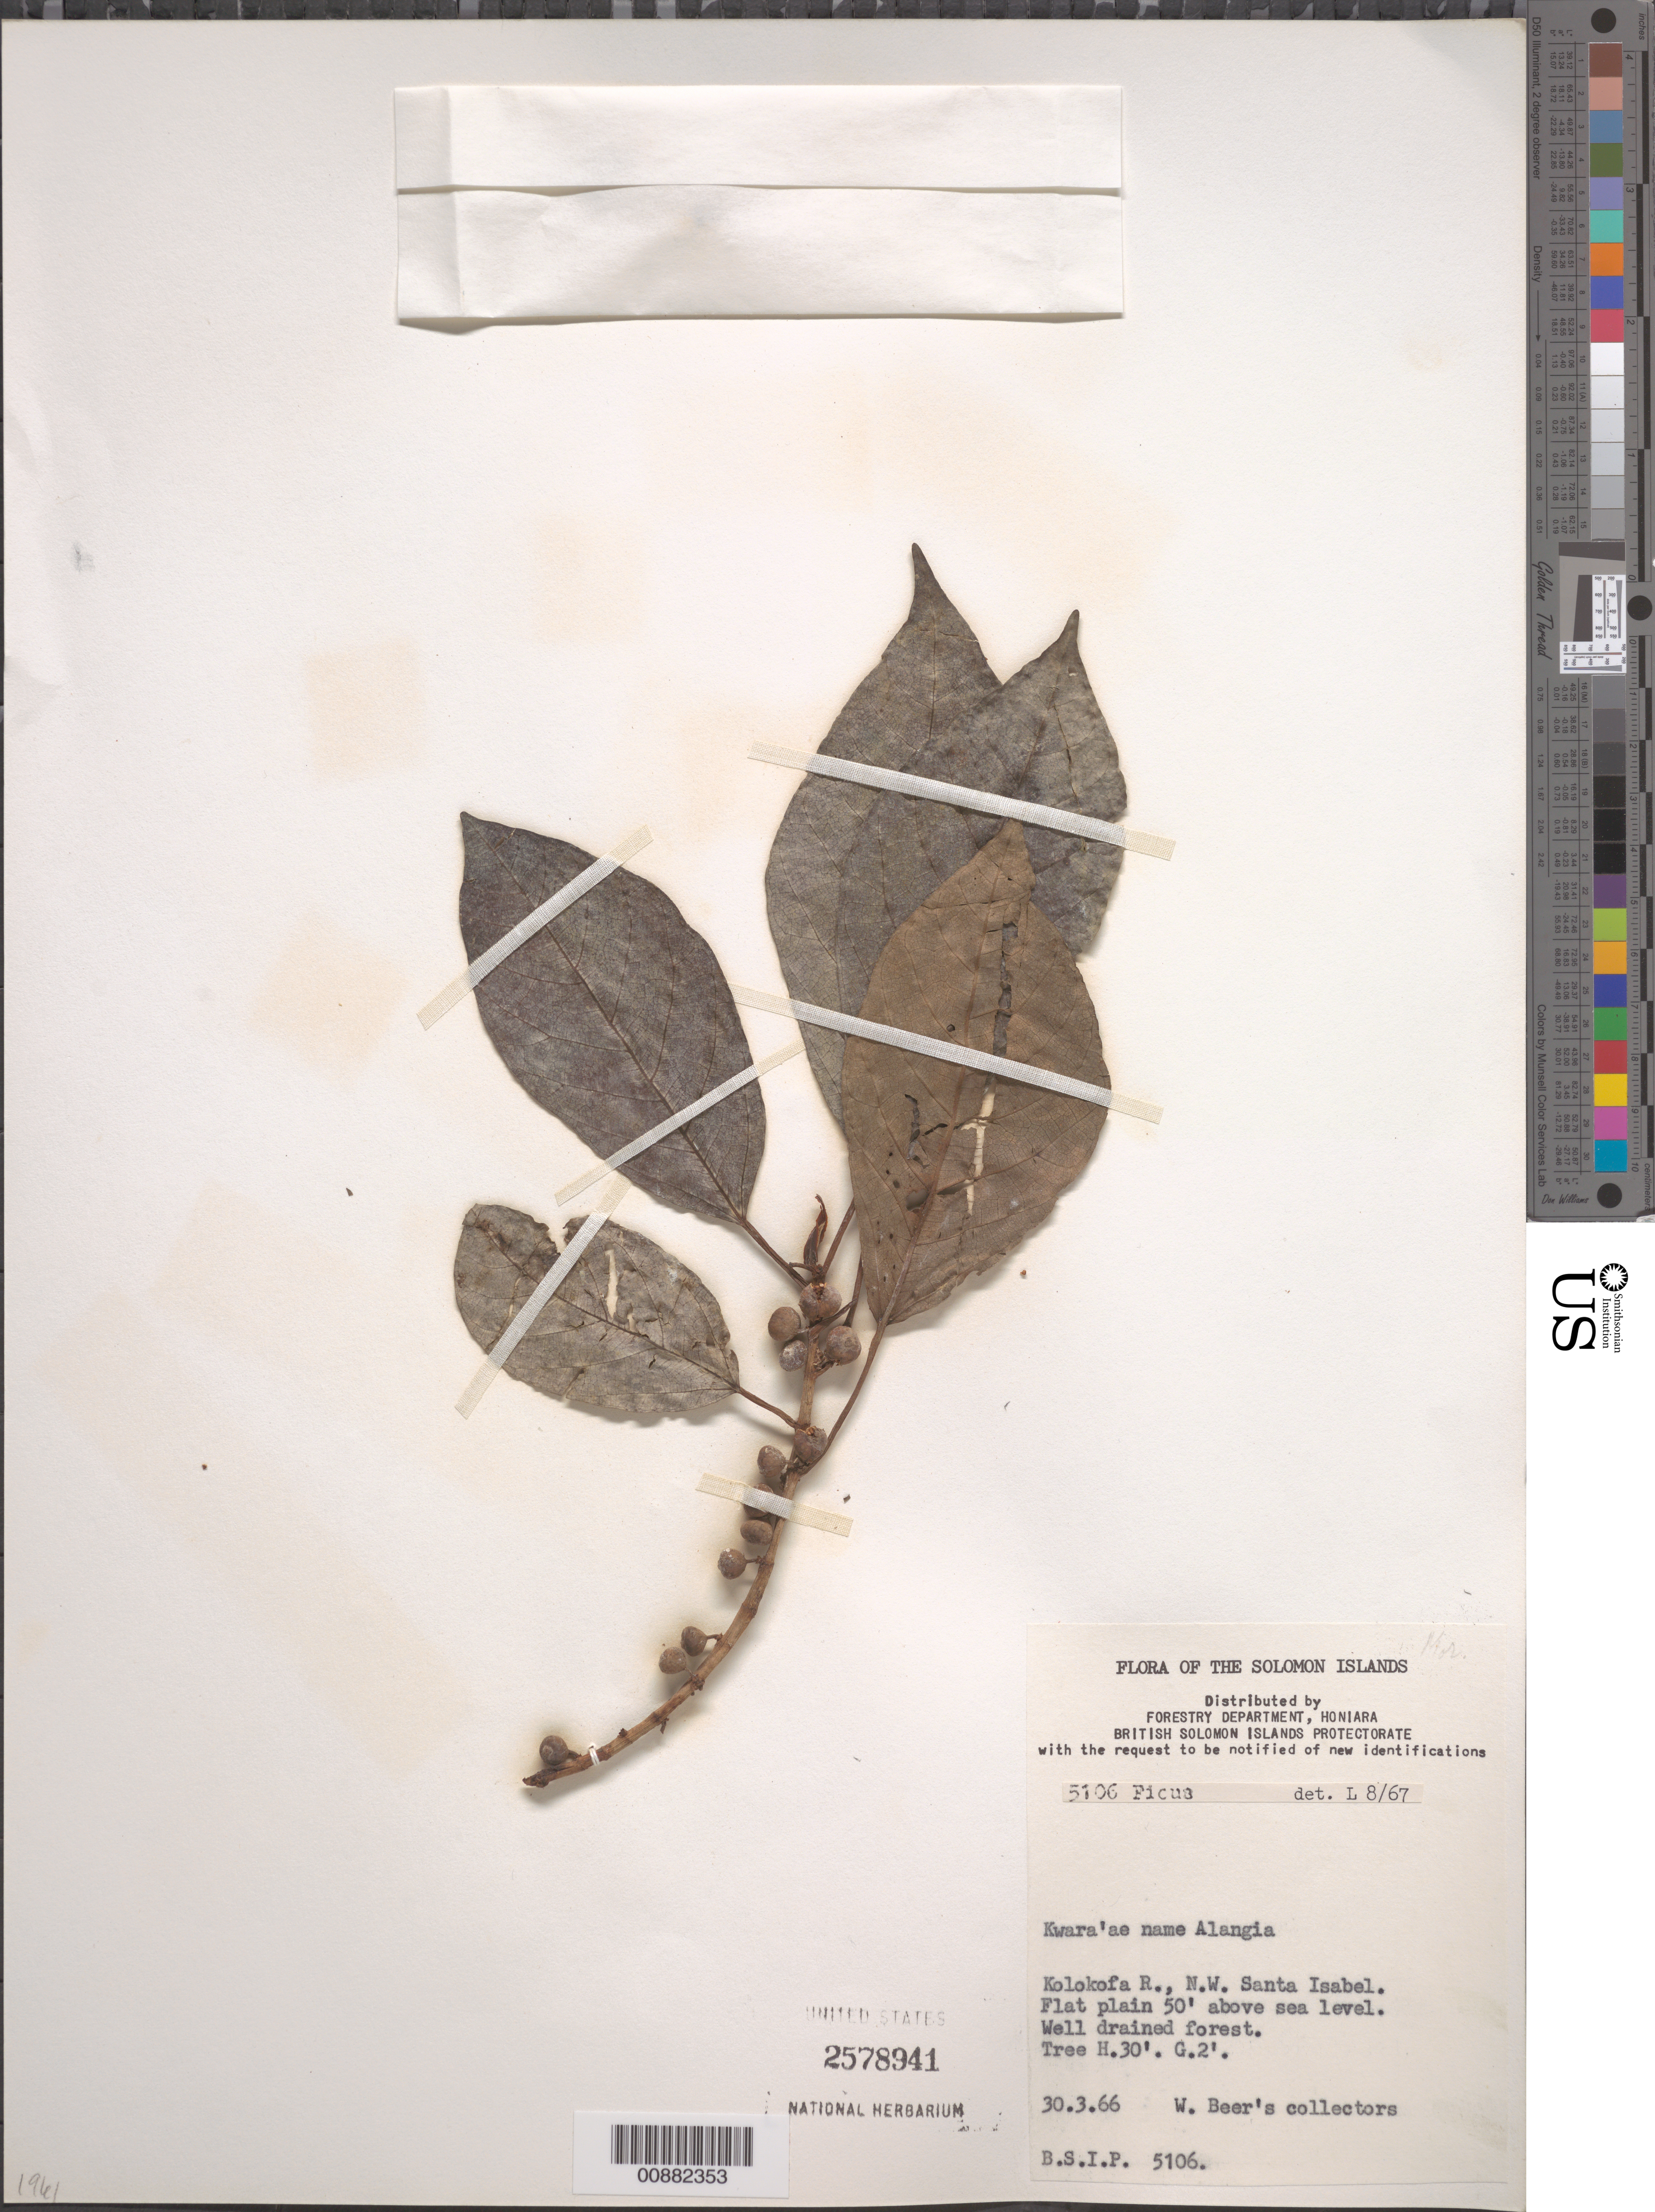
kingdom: Plantae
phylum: Tracheophyta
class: Magnoliopsida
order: Rosales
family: Moraceae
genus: Ficus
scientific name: Ficus sp.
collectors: W. Beer's Collectors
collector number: BSIP 5106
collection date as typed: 30 Mar 1966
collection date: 1966-03-30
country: Solomon Islands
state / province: Isabel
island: Santa Isabel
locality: Kolokofa River, N.W. Santa Isabel.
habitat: Flat plain, well drained forest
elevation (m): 15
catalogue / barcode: US 2578941